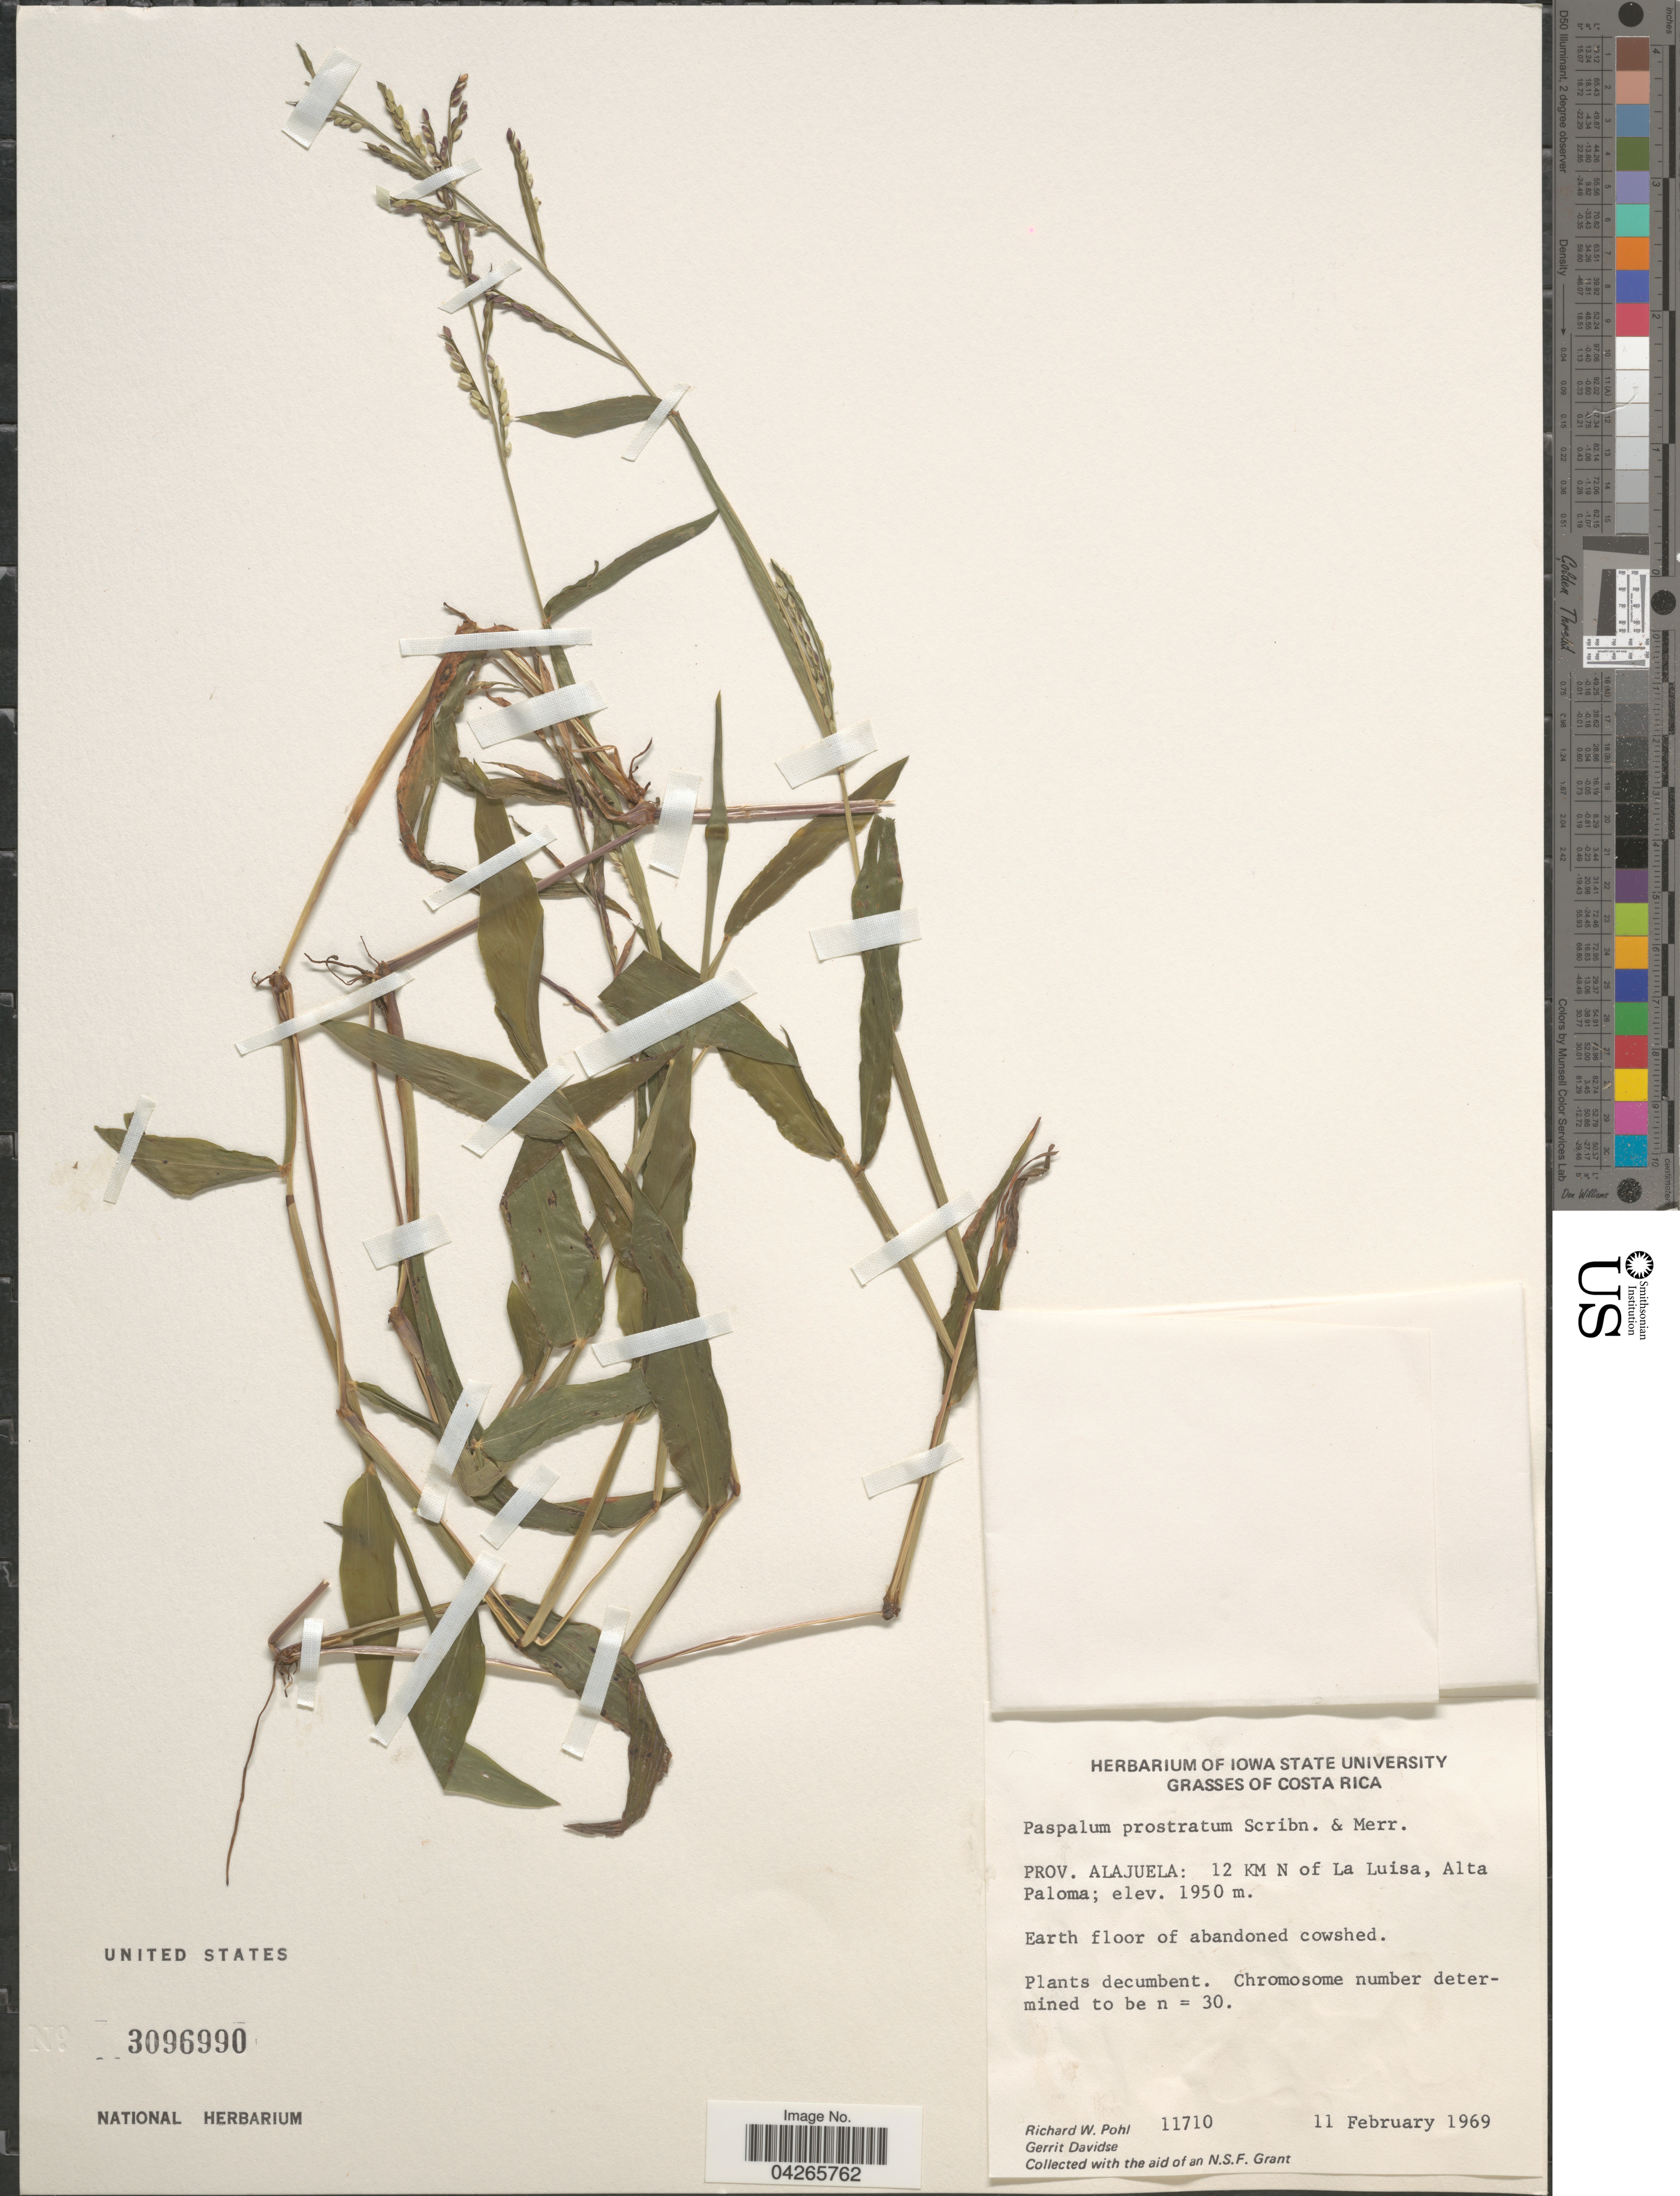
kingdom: Plantae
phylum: Tracheophyta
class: Liliopsida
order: Poales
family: Poaceae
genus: Paspalum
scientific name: Paspalum prostratum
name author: Scribn. & Merr.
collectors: R. W. Pohl & G. Davidse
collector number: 11710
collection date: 1969-02-11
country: Costa Rica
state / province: Alajuela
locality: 12 KM N of La Luisa, Alta Paloma. Earth floor of abandoned cowshed.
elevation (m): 1950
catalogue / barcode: US 3096990